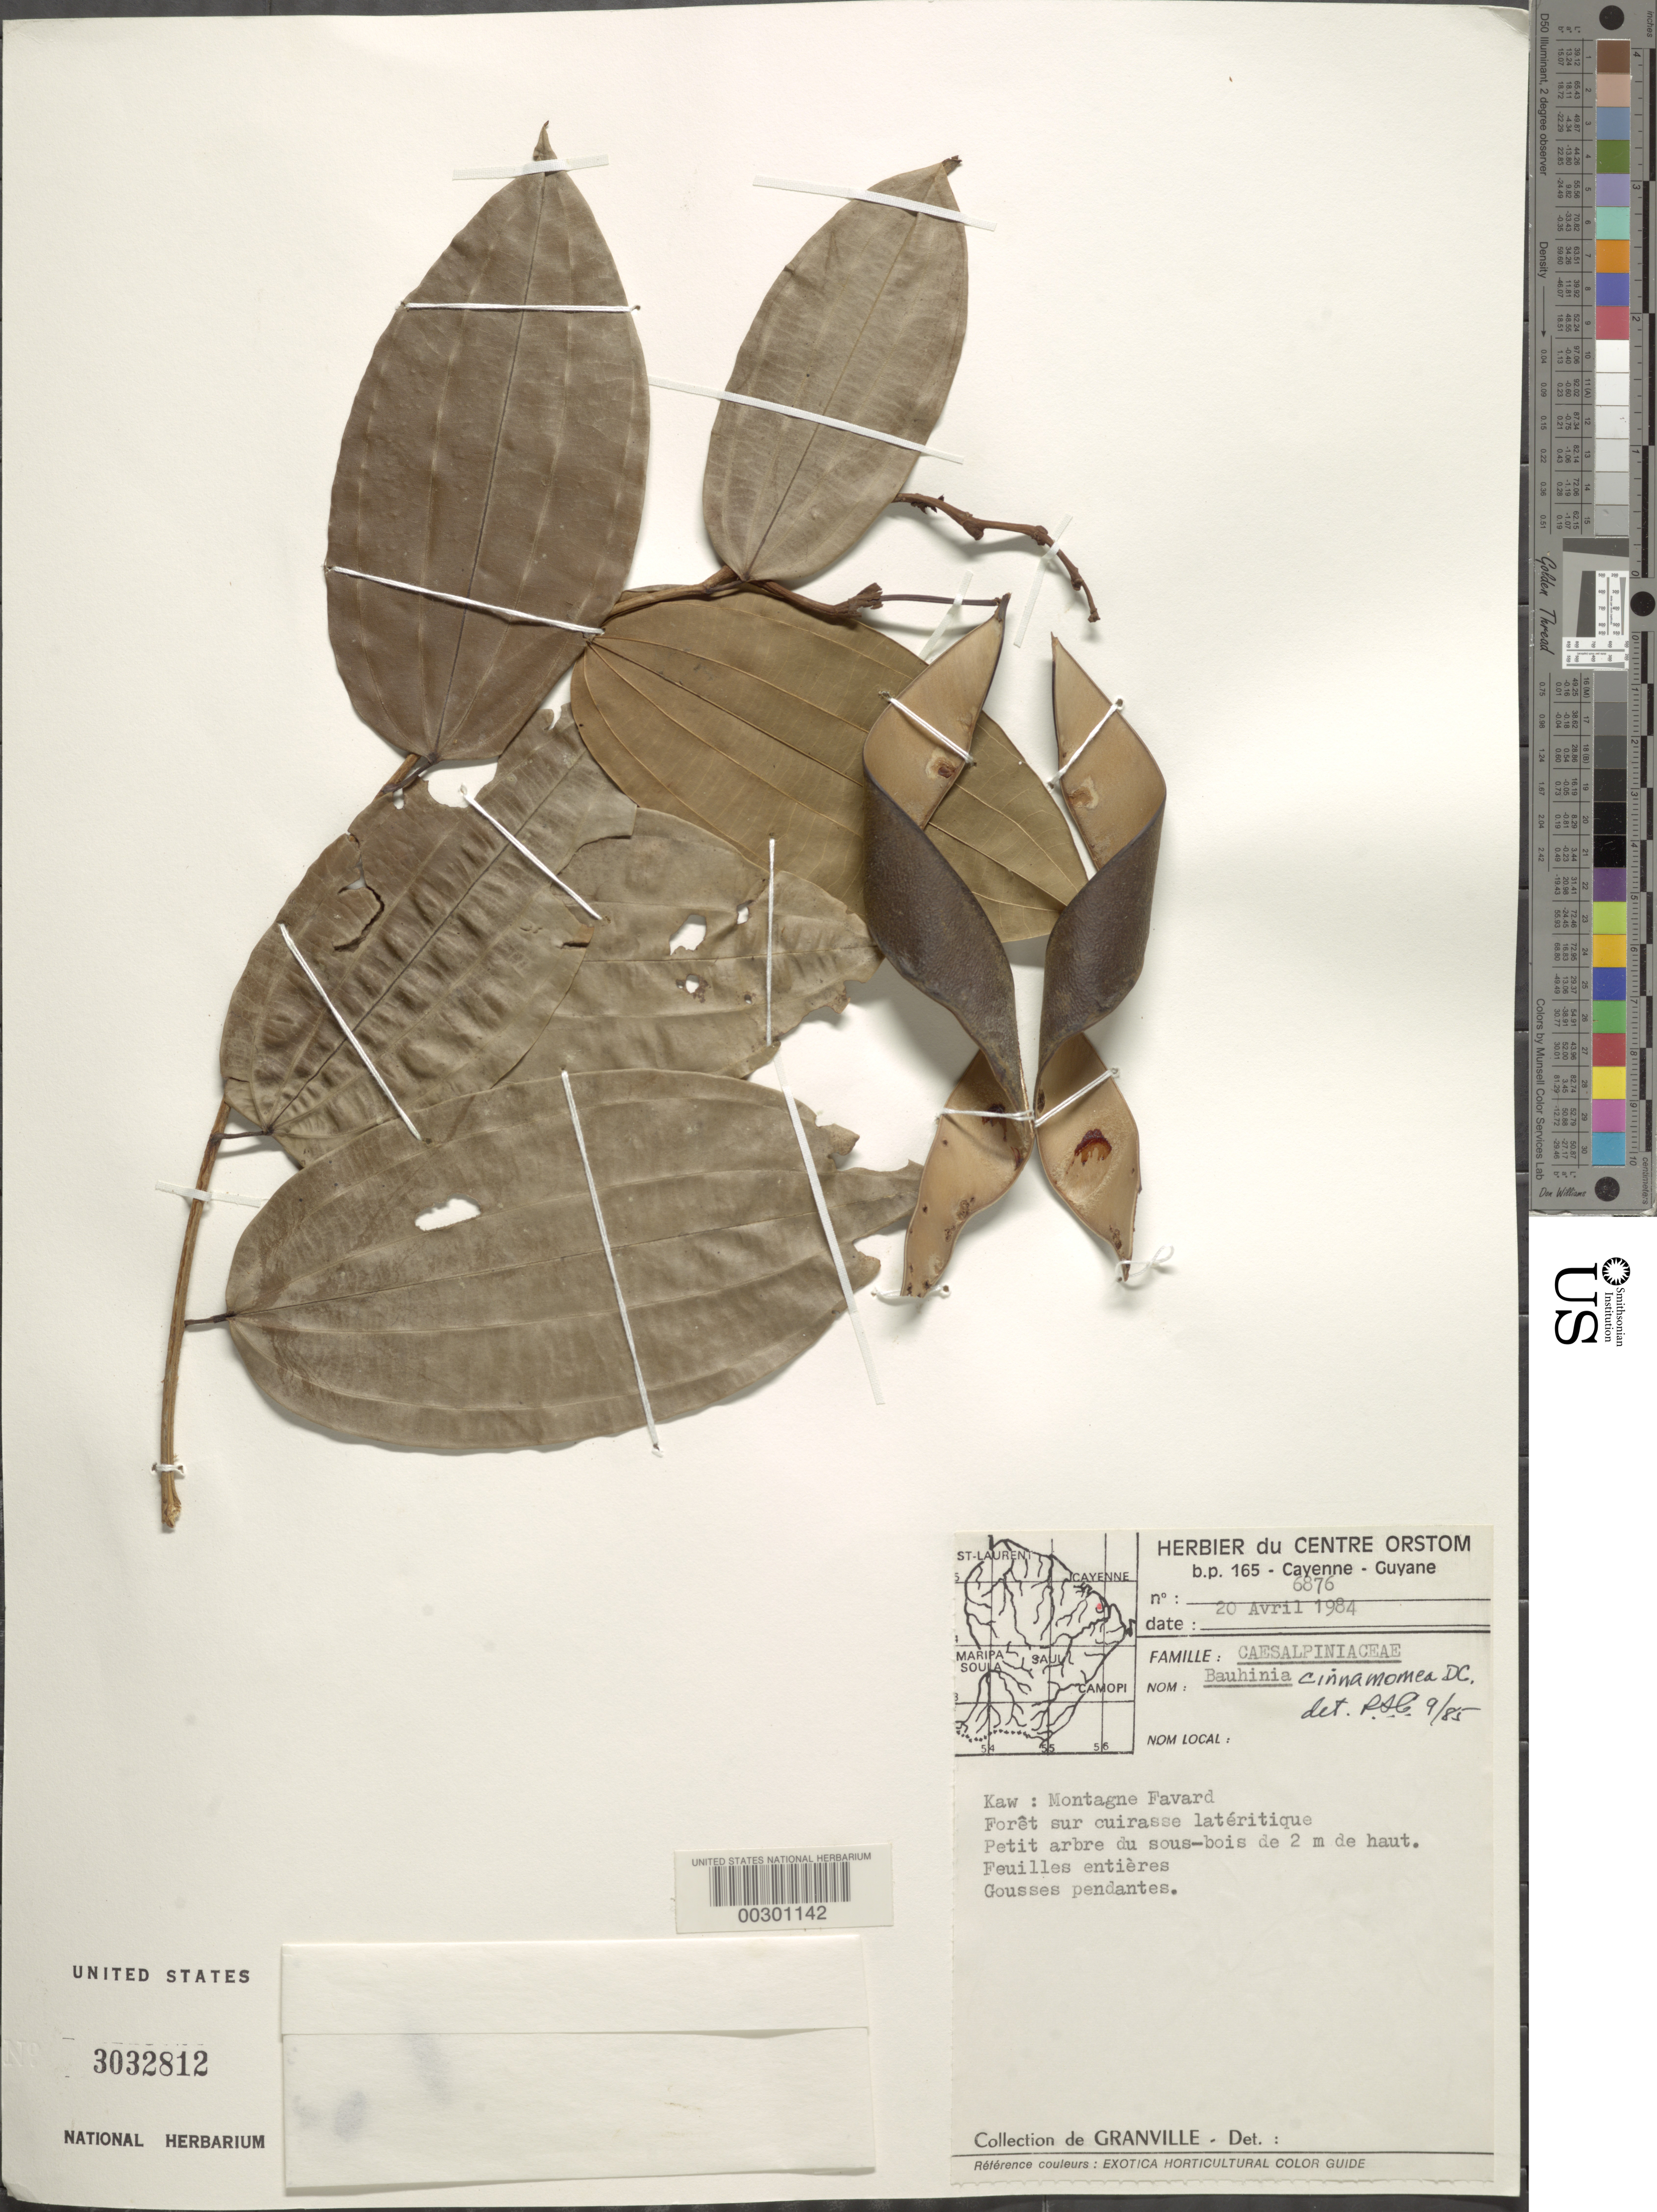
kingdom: Plantae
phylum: Tracheophyta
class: Magnoliopsida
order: Fabales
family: Fabaceae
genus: Bauhinia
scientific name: Bauhinia cinnamomea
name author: DC.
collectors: J.-J. de Granville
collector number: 6876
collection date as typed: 20 Apr 1984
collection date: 1984-04-20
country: French Guiana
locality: Kaw: montagne favard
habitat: Forest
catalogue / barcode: US 3032812